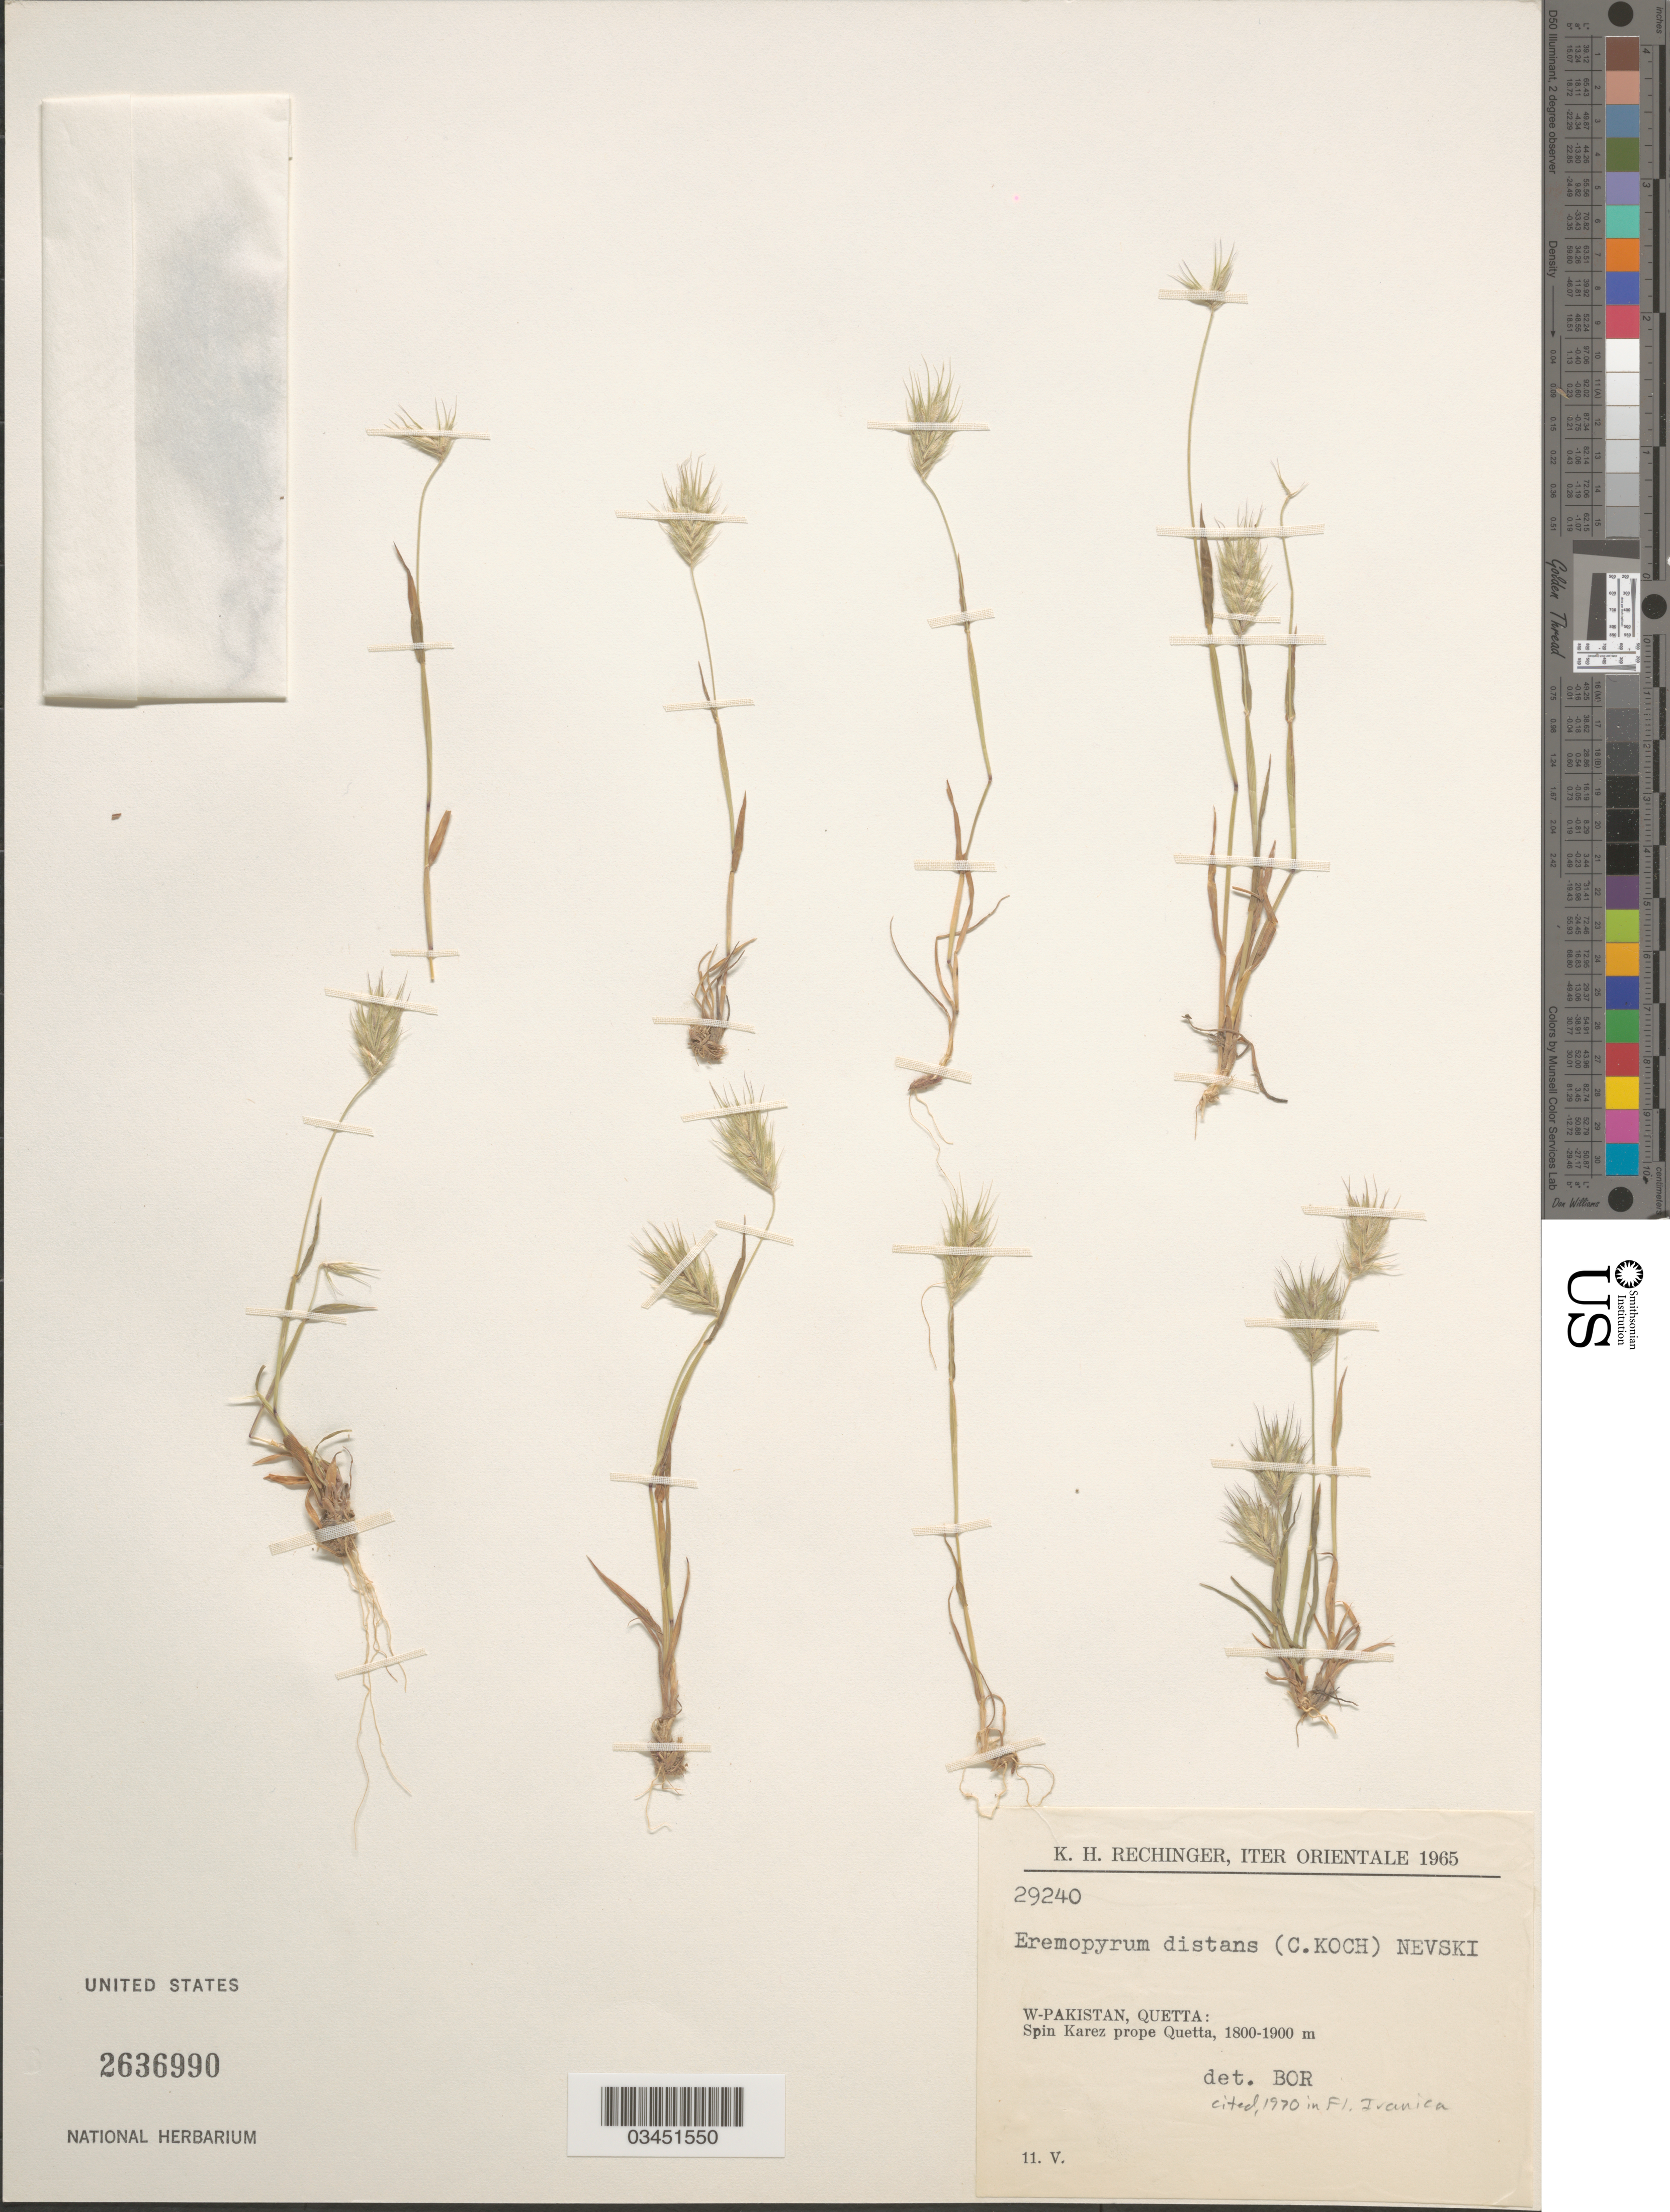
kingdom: Plantae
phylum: Tracheophyta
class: Liliopsida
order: Poales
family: Poaceae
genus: Eremopyrum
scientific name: Eremopyrum distans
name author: (K. Koch) Nevski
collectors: K. H. Rechinger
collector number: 29240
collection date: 1965-05-11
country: Pakistan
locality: Iter Orientale 1965. W-Pakistan, Quetta: Spin Karez prope Quetta.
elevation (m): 1800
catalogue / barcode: US 2636990